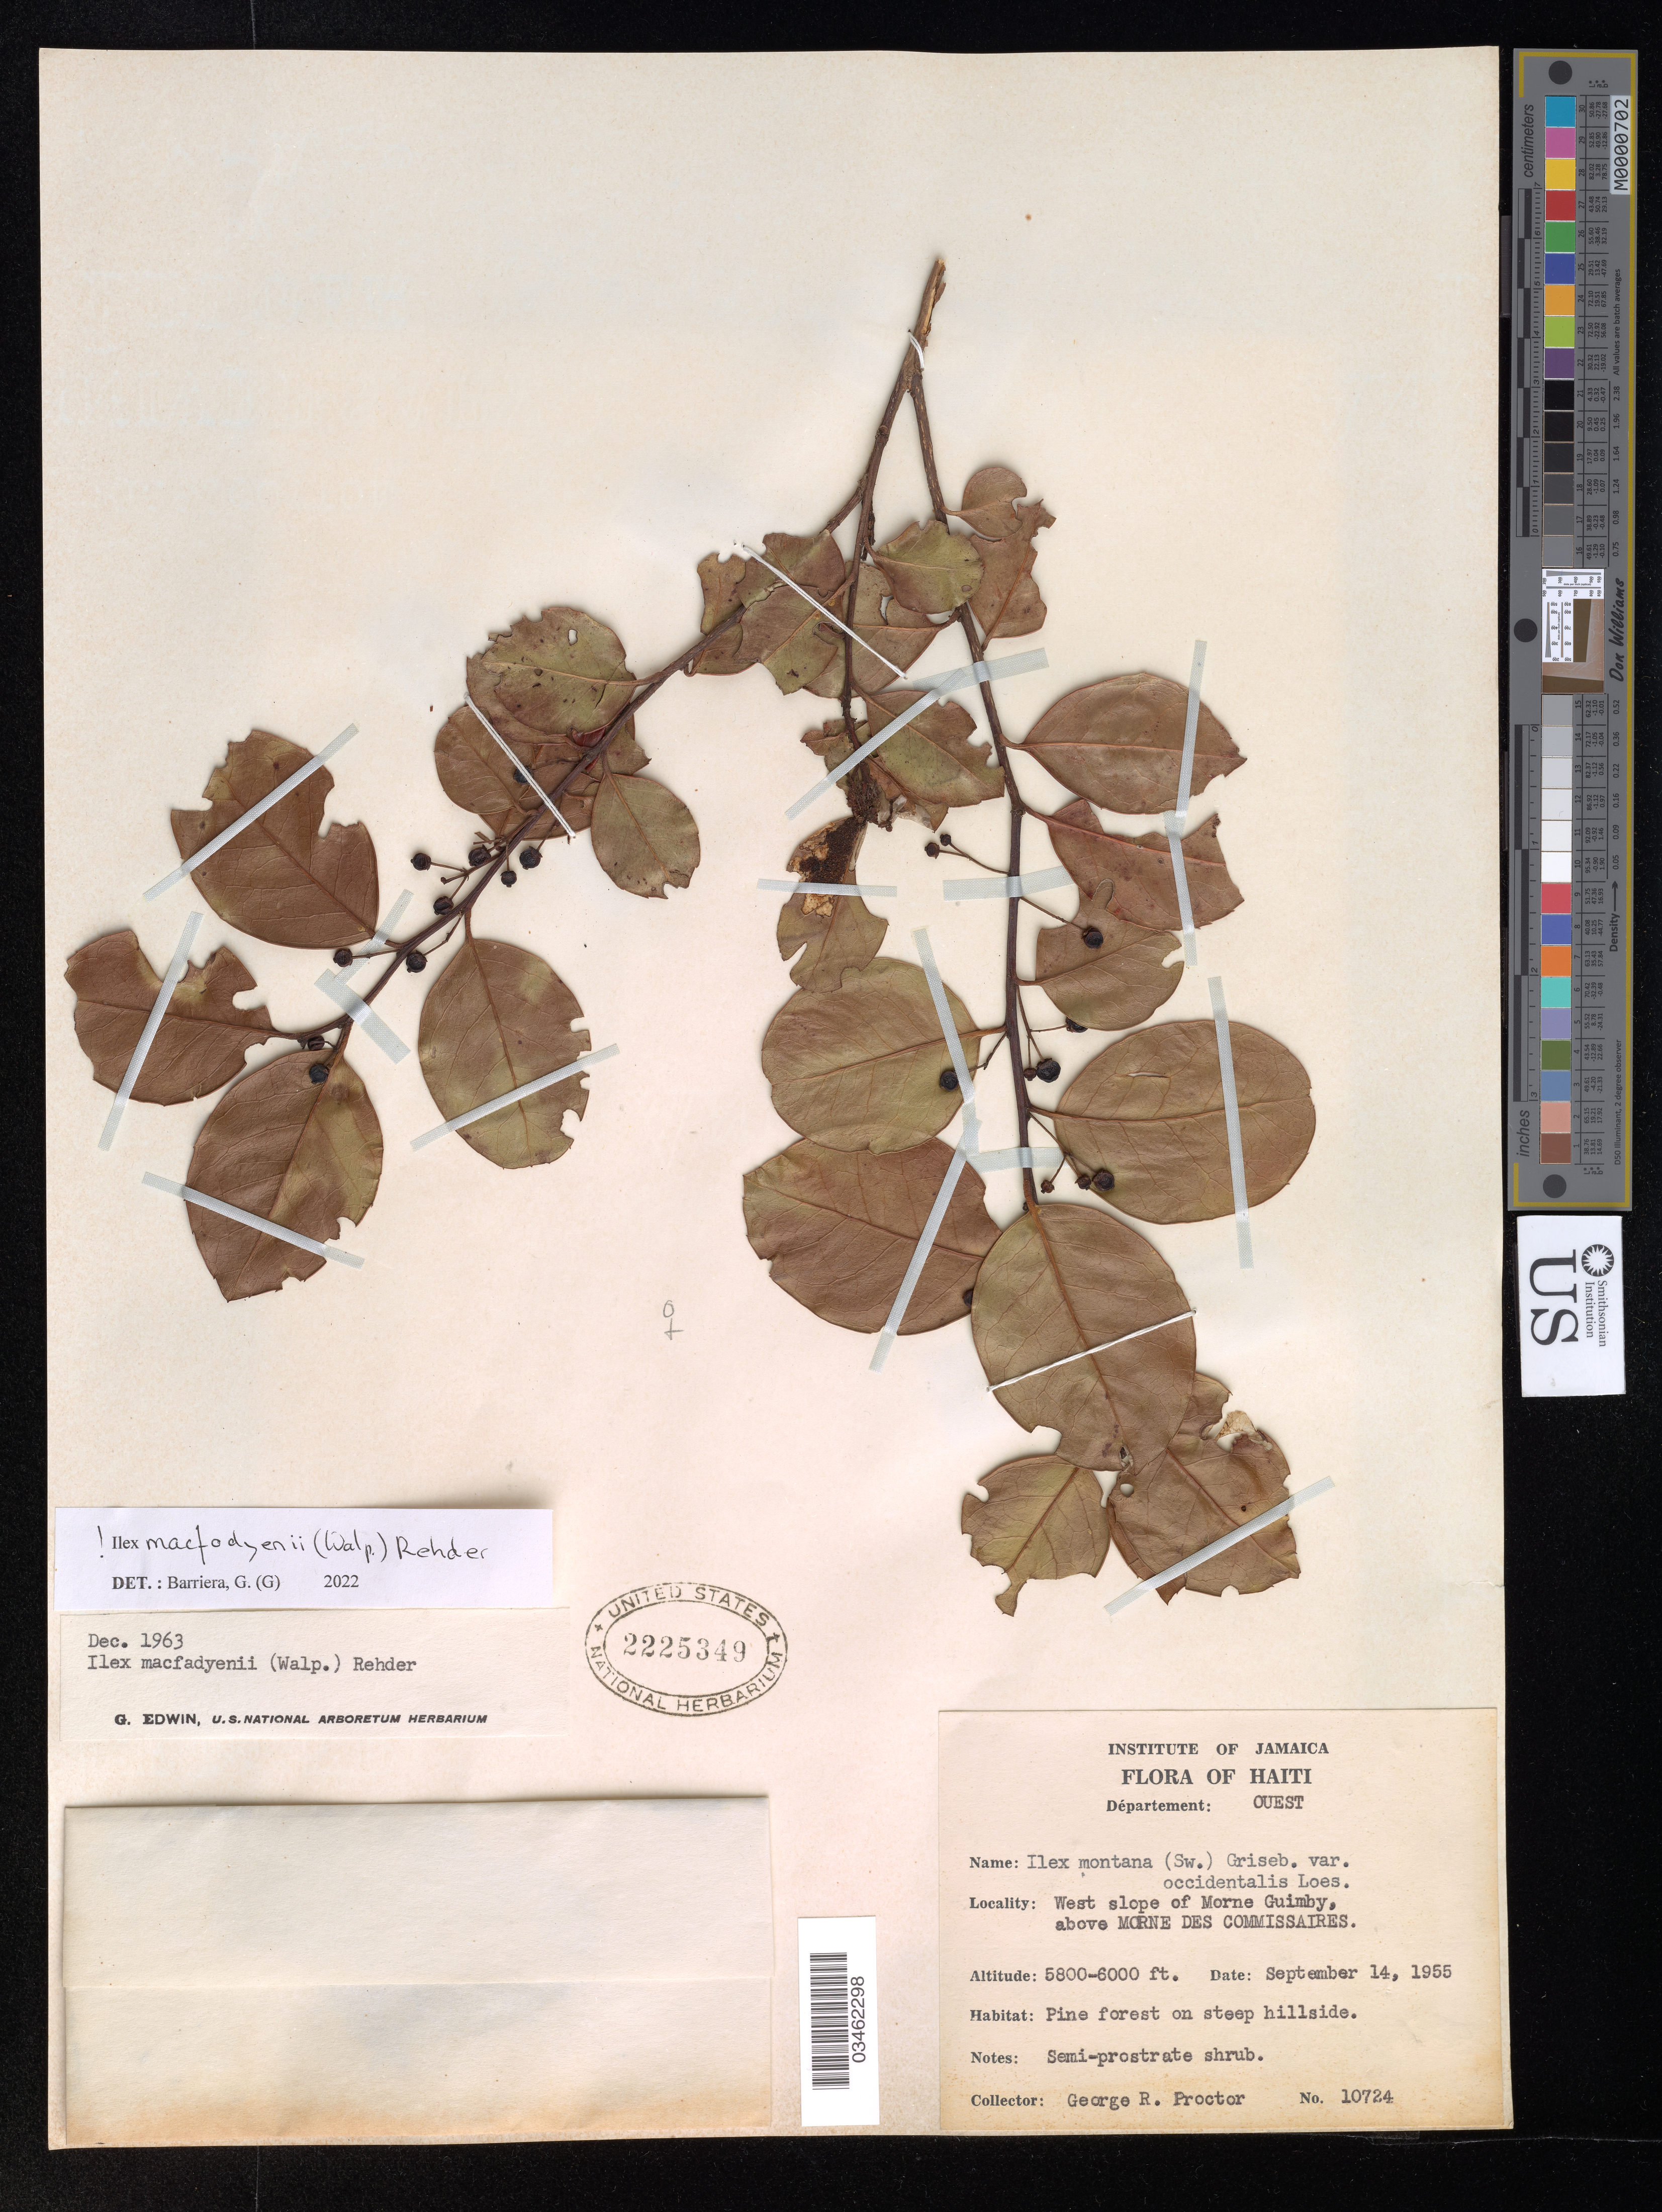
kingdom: Plantae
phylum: Tracheophyta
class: Magnoliopsida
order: Aquifoliales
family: Aquifoliaceae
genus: Ilex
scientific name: Ilex macfaydenii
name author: (Walp.) Rehder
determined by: Barriera, Gabrielle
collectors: G. R. Proctor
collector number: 10724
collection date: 1955-09-14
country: Haiti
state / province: Ouest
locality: West slope of Morne Guimby, above Morne Des Commissaires.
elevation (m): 1768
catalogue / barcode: US 2225349